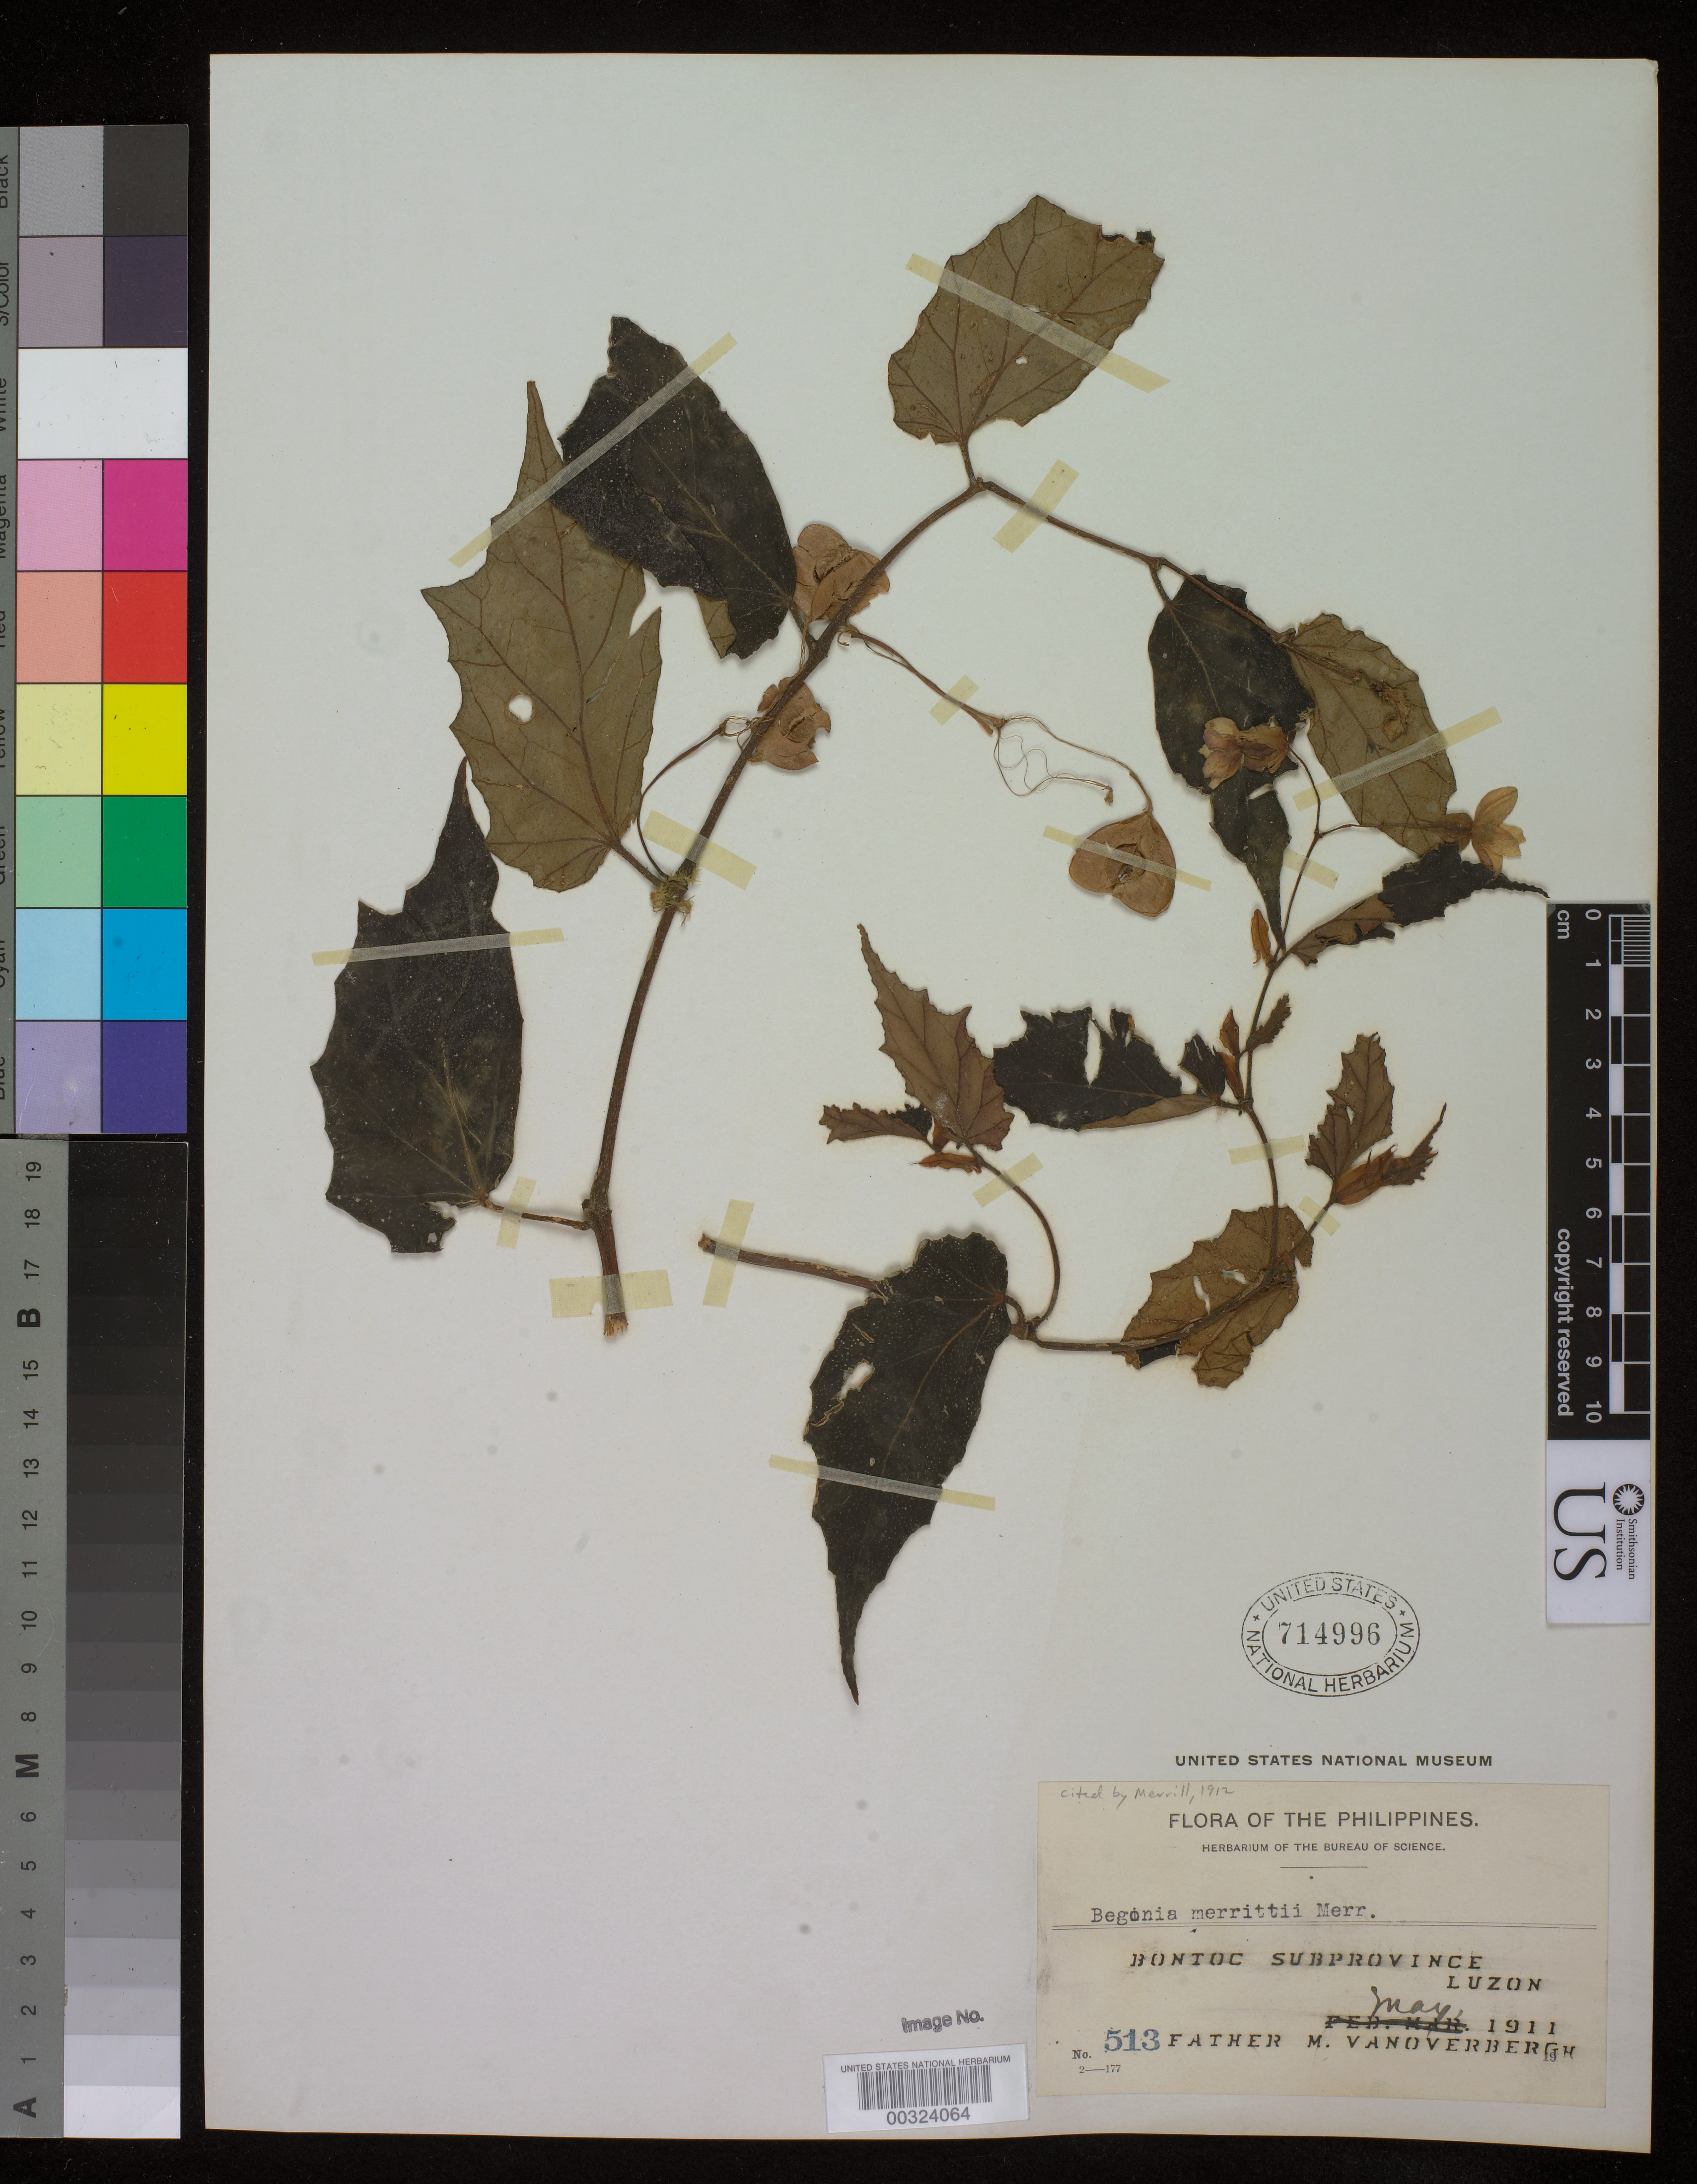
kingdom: Plantae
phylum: Tracheophyta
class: Magnoliopsida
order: Cucurbitales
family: Begoniaceae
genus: Begonia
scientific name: Begonia merrittii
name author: Merr.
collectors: M. Vanoverbergh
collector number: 513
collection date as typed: May 1911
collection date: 1911-05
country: Philippines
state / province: Cordillera (Administrative Region)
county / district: Mountain province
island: Luzon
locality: Bontoc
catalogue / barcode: US 714996